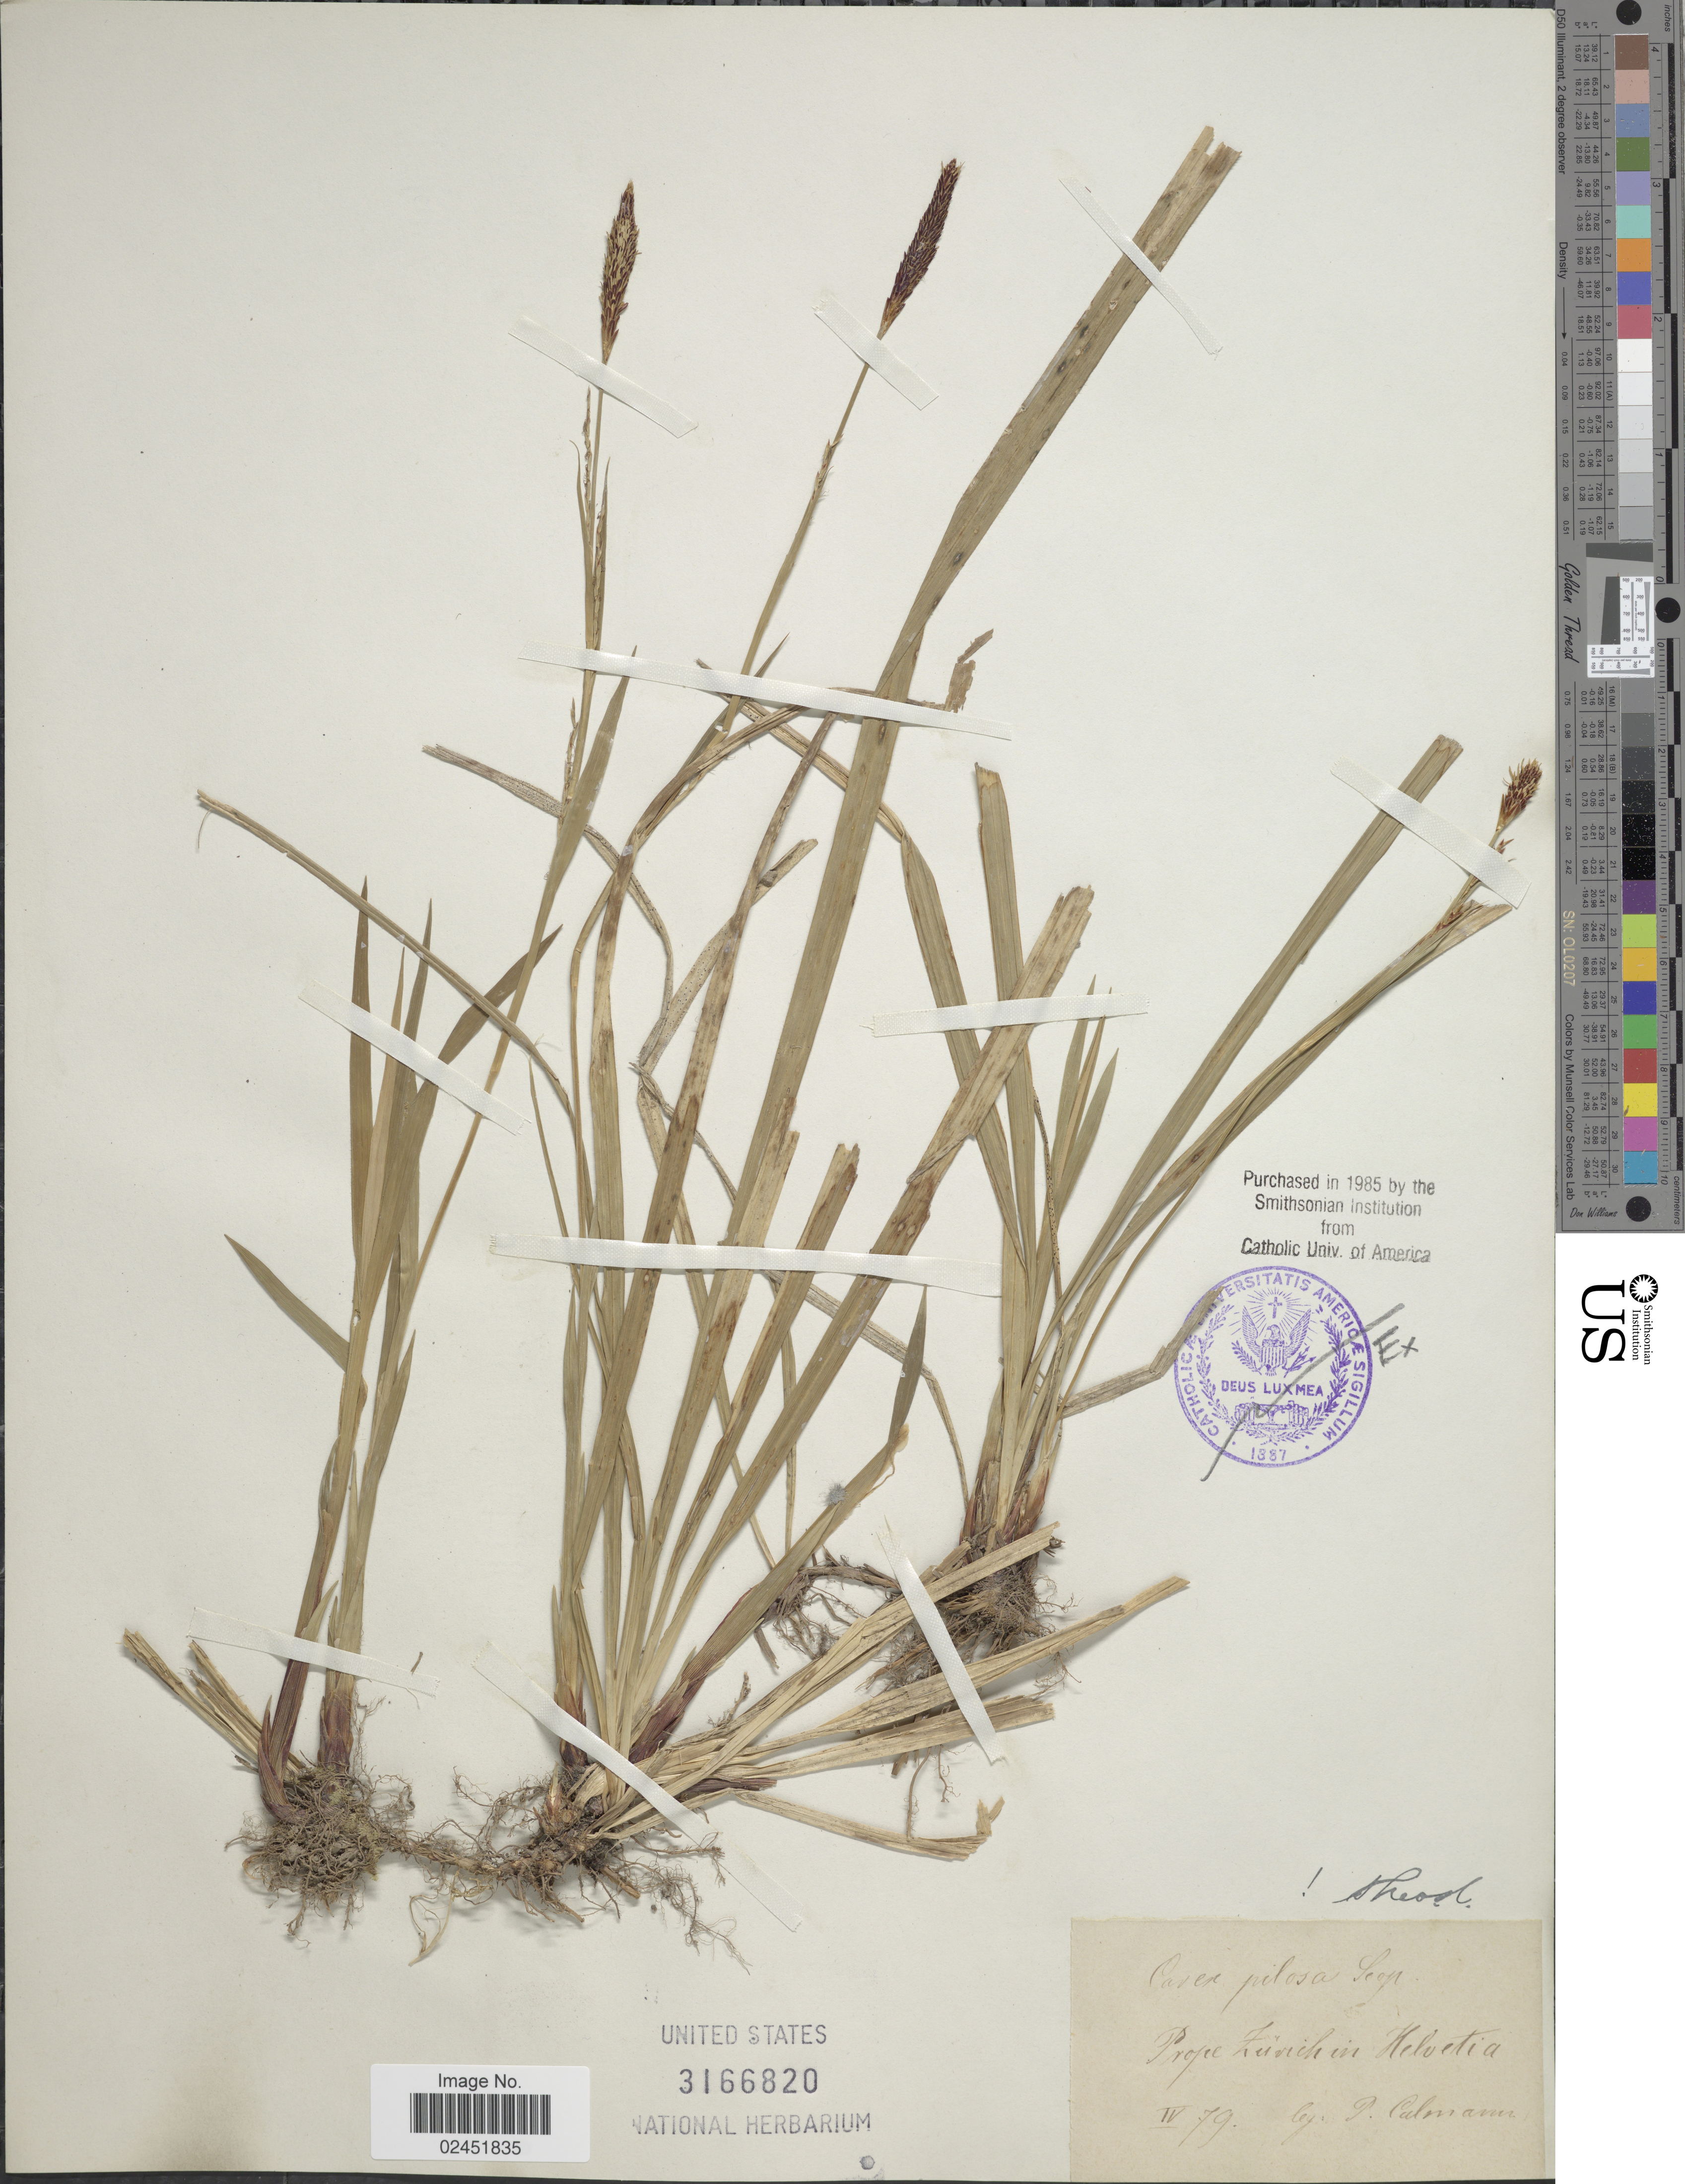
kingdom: Plantae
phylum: Tracheophyta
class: Liliopsida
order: Poales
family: Cyperaceae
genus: Carex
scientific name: Carex pilosa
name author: Scop.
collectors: P. Culmann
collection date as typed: Transcribed d/m/y: /4/79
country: Switzerland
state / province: Zurich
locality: Prope Zurich n Helvetia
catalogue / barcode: US 3166820